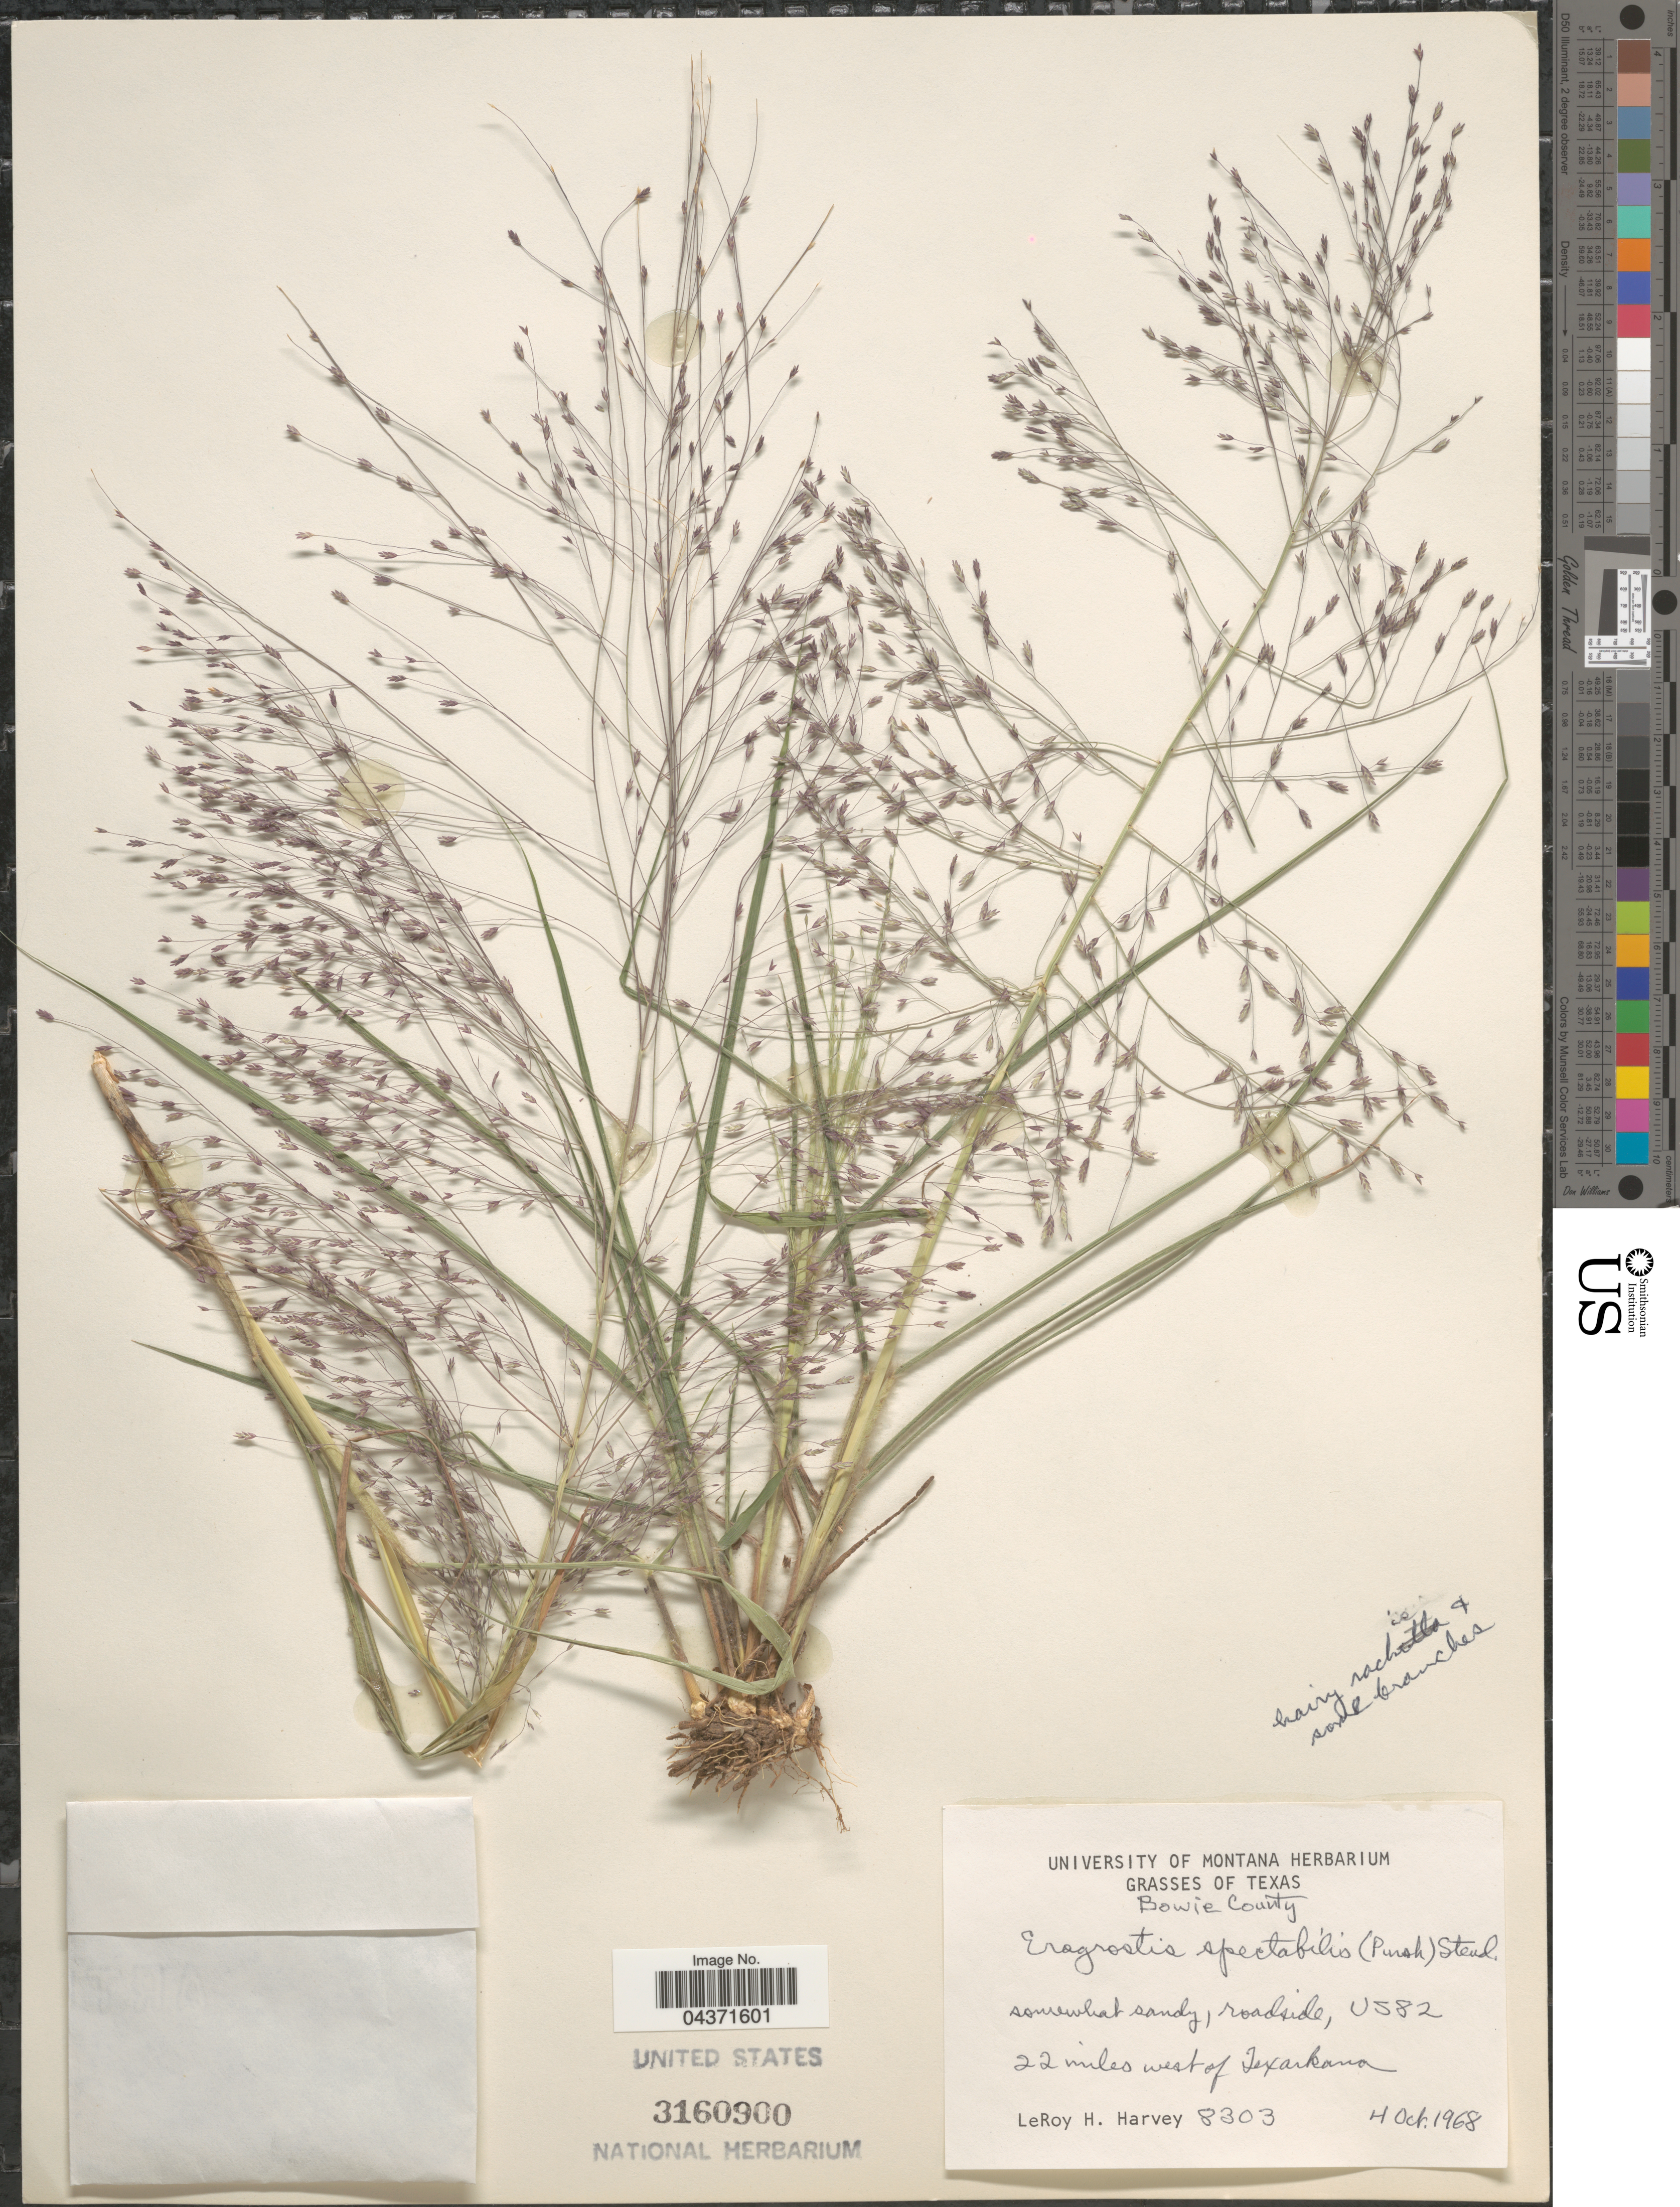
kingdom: Plantae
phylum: Tracheophyta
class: Liliopsida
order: Poales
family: Poaceae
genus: Eragrostis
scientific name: Eragrostis spectabilis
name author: (Pursh) Steud.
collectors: L. H. Harvey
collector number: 8303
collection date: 1968-10-04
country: United States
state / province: Texas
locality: Bowie County. Roadside, US82. 22 miles west of Texarkana.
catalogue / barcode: US 3160900